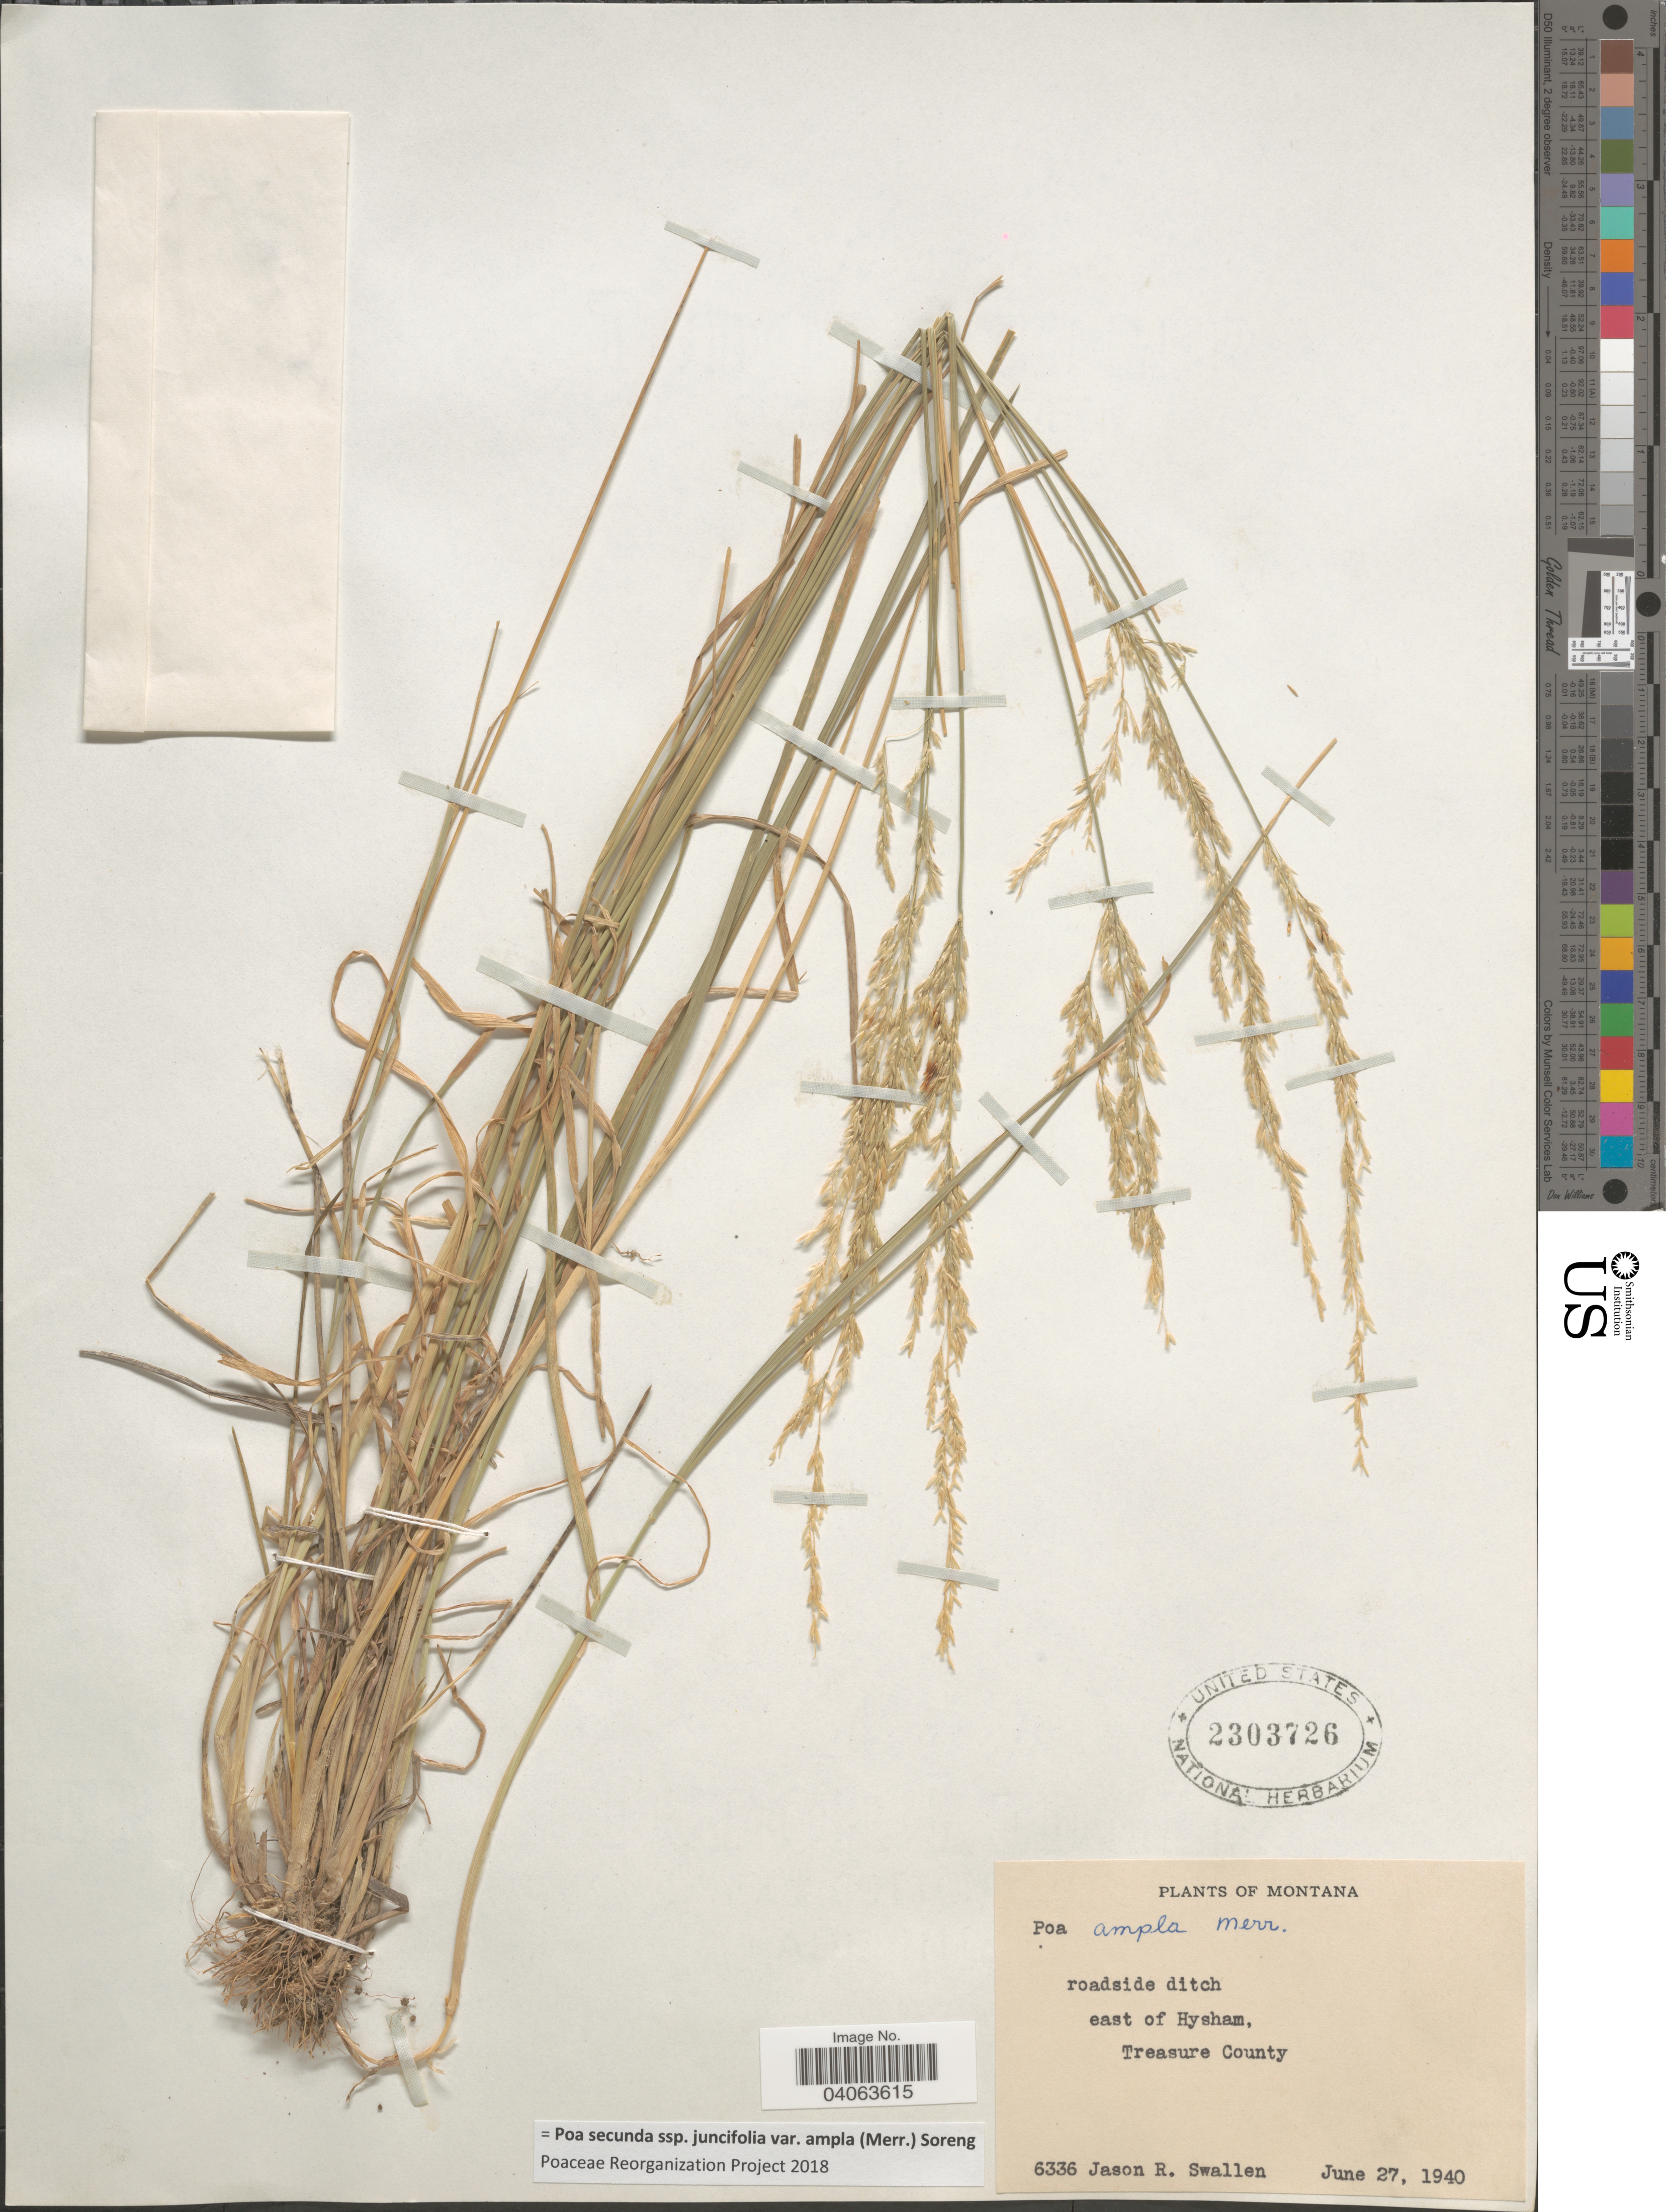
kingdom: Plantae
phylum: Tracheophyta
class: Liliopsida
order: Poales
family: Poaceae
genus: Poa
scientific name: Poa secunda subsp. juncifolia var. ampla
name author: (Merr.) Soreng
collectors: J. R. Swallen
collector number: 6336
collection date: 1940-06-27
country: United States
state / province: Montana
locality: Roadside ditch, east of Hysham, Treasure County.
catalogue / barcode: US 2303726